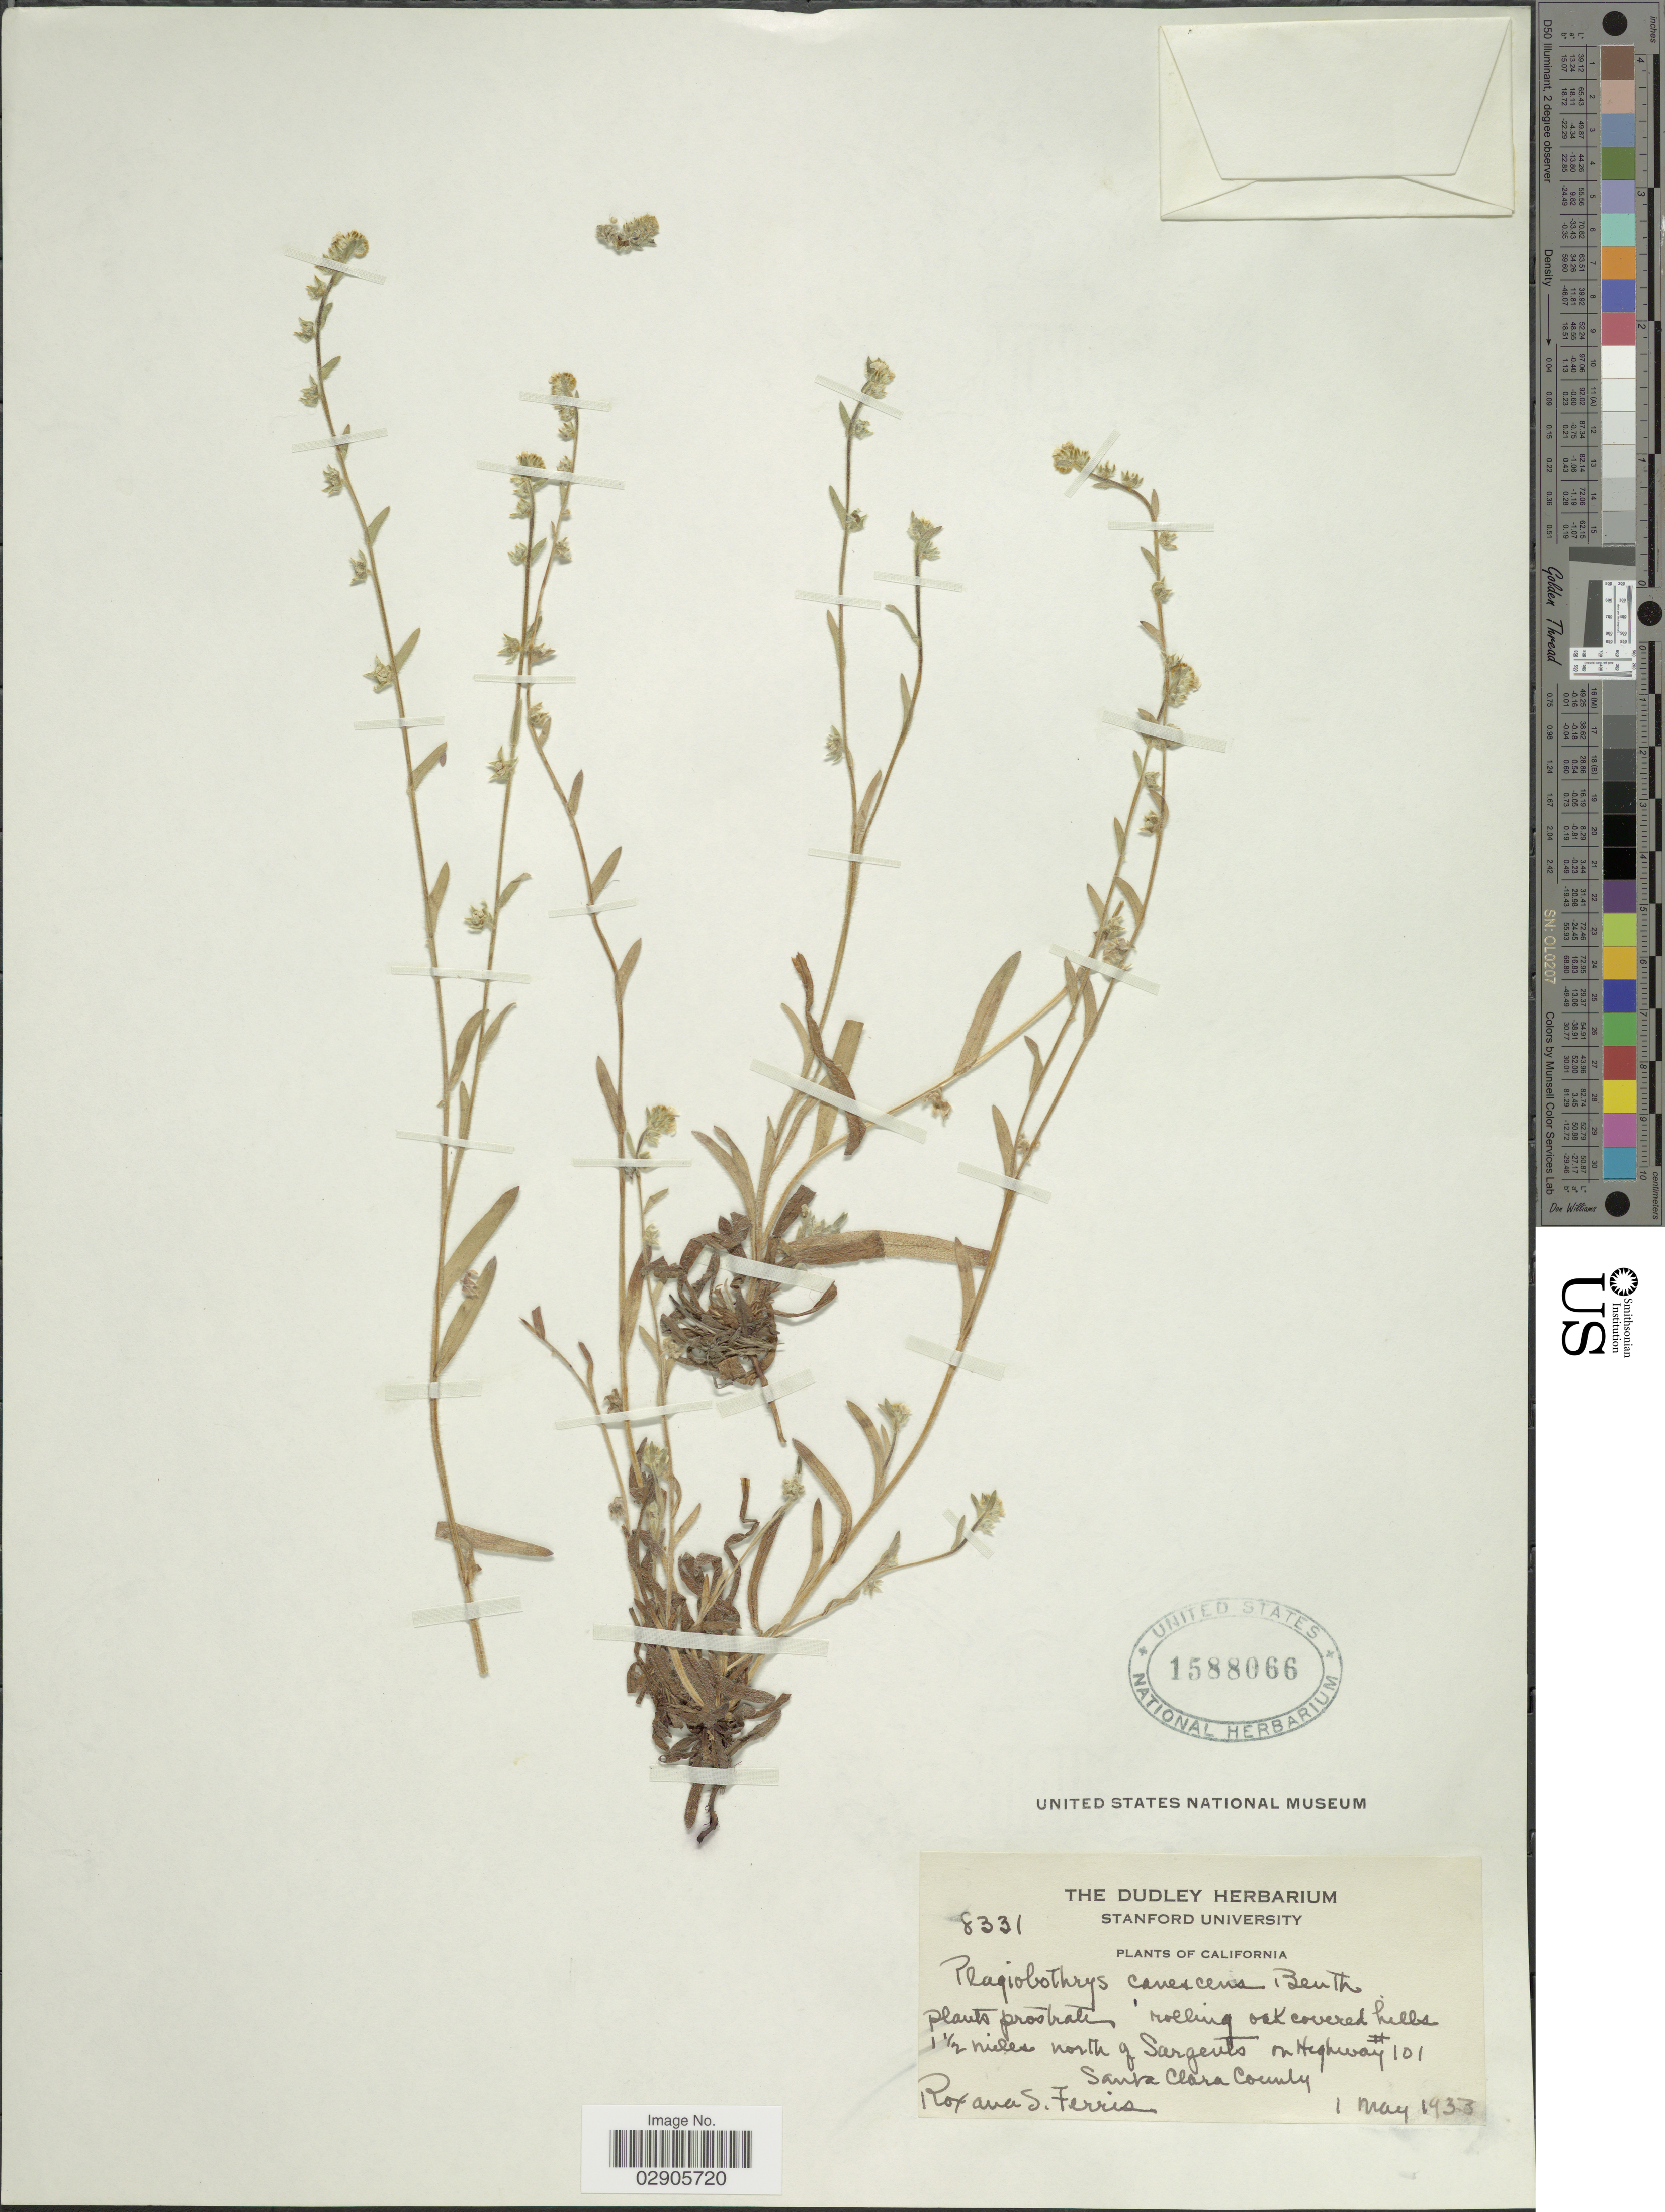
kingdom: Plantae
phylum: Tracheophyta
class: Magnoliopsida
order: Boraginales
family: Boraginaceae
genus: Plagiobothrys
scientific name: Plagiobothrys canescens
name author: Benth.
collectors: R. S. Ferris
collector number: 8331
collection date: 1933-05-01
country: United States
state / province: California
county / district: Santa Clara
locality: Rolling oak covered hills 1 ½ miles north of Sargents on Highway #101. Santa Clara County.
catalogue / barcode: US 1588066